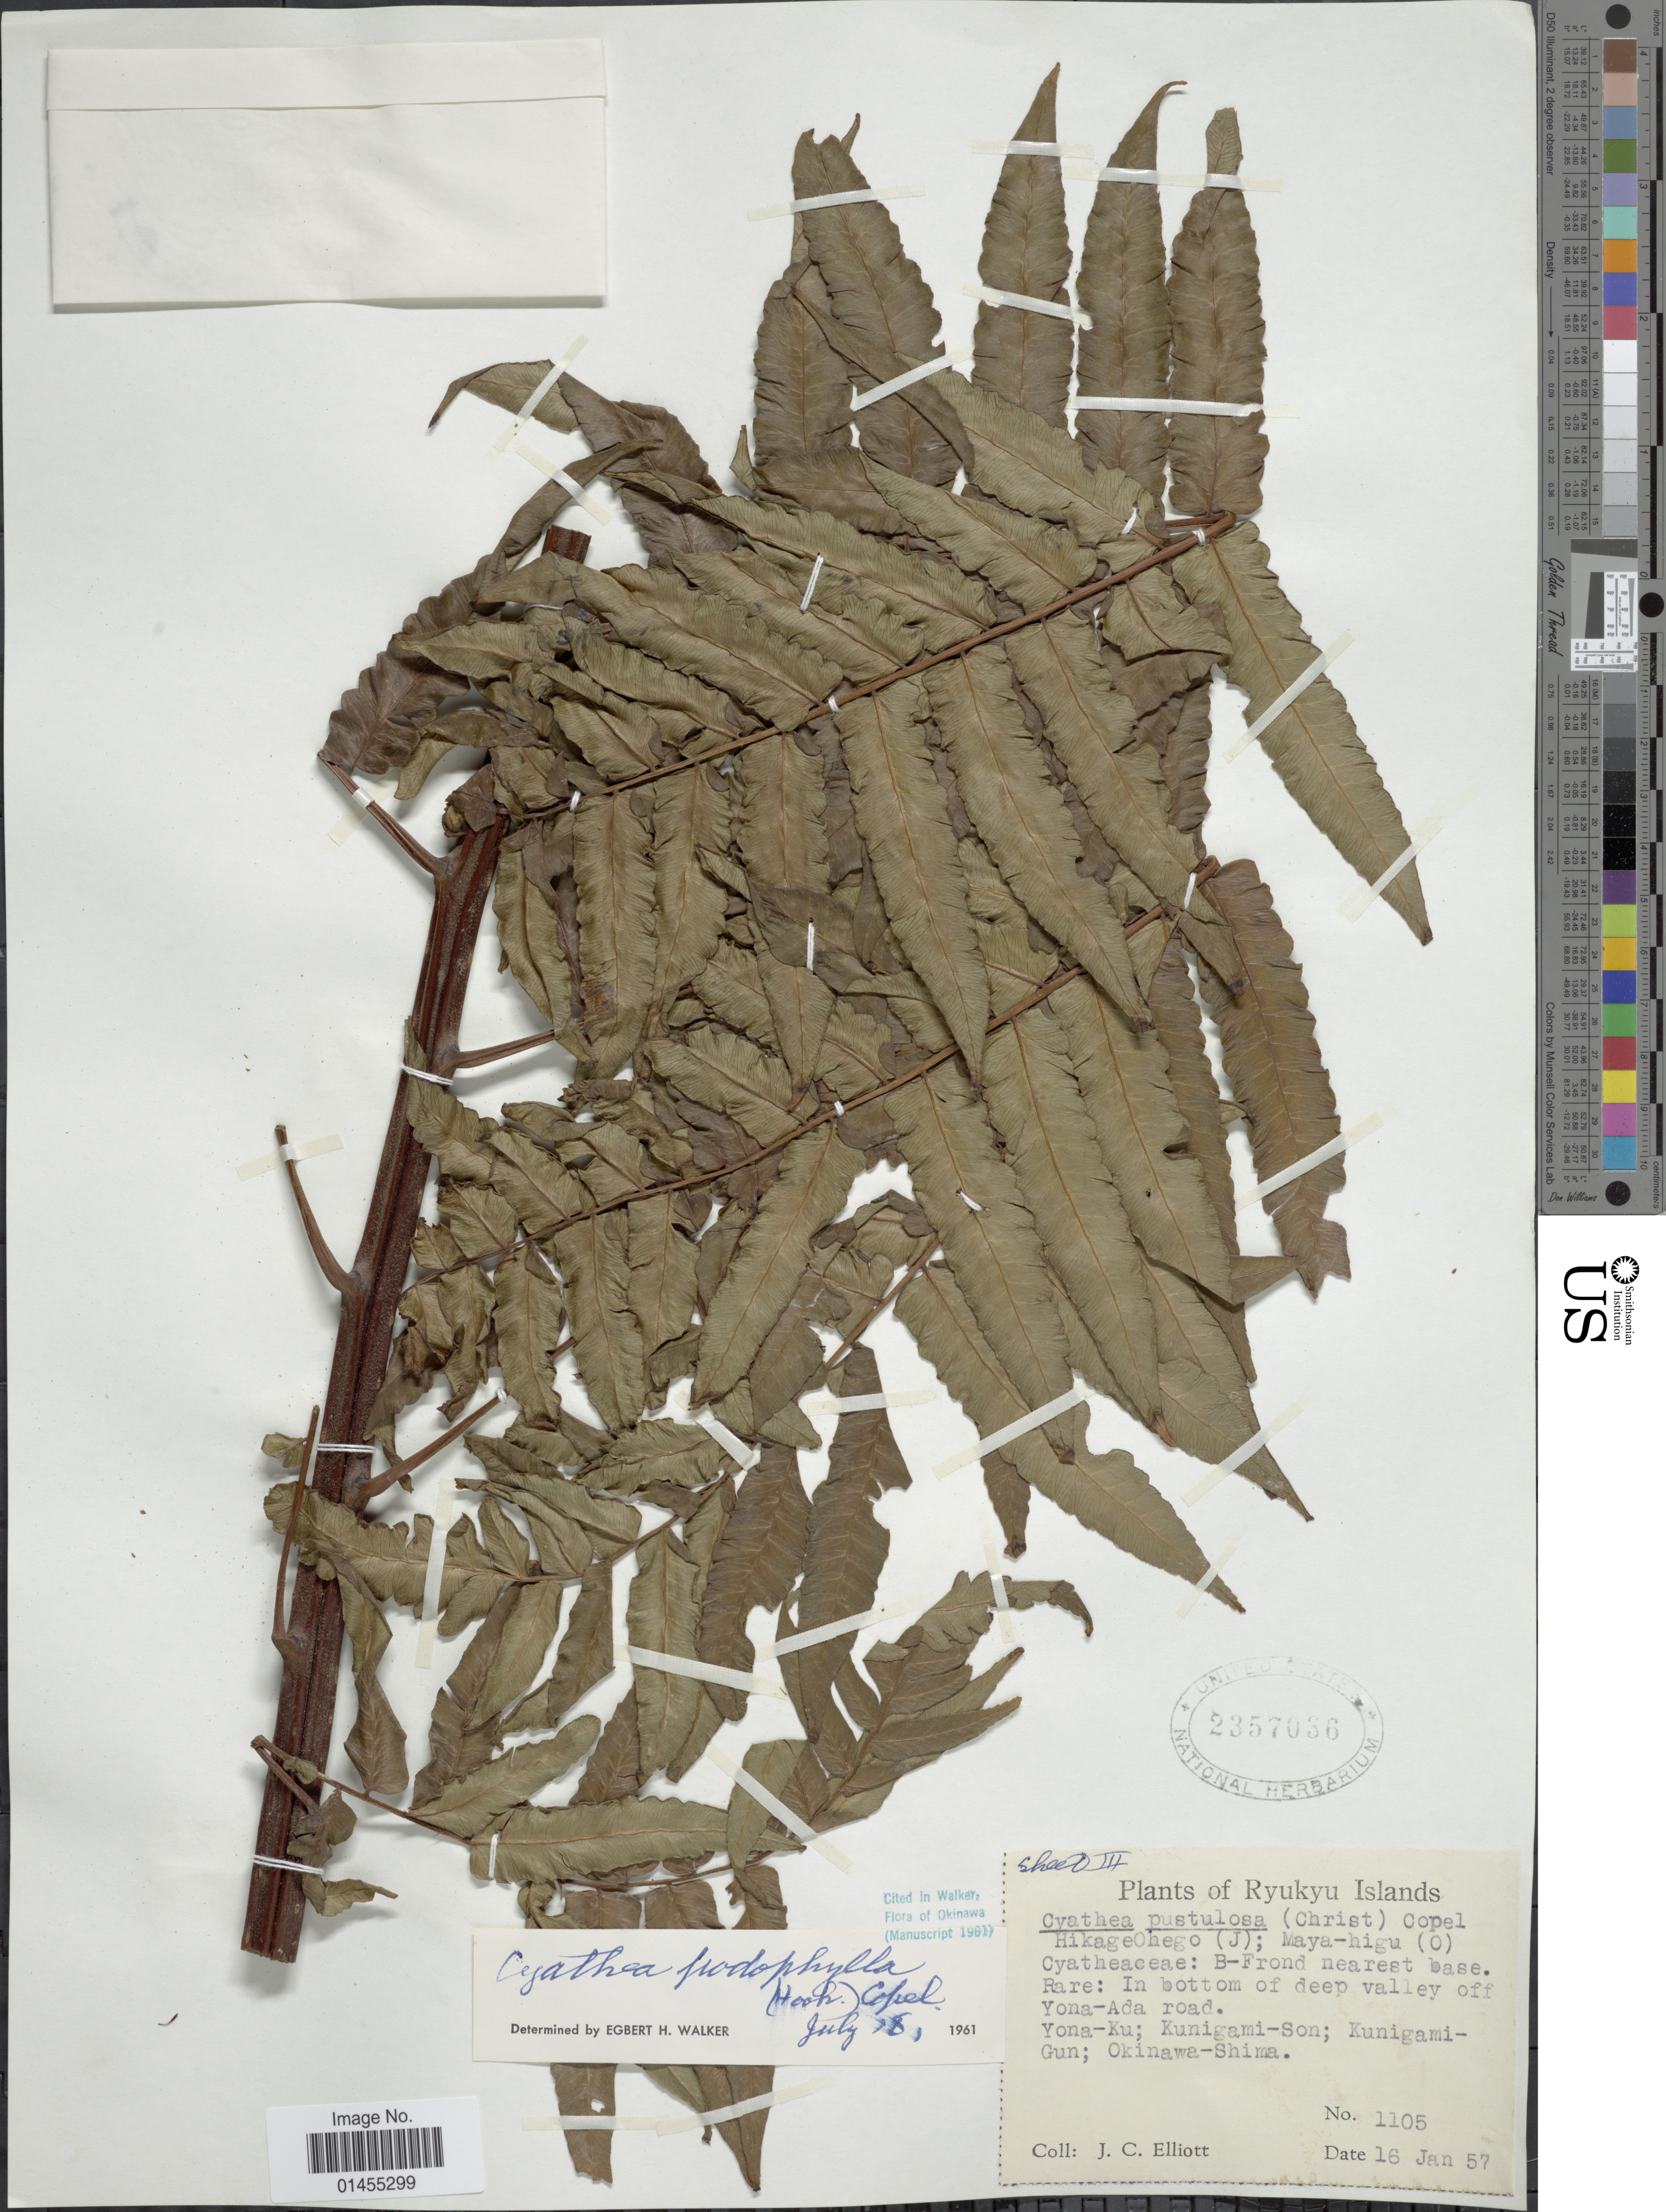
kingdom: Plantae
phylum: Tracheophyta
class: Polypodiopsida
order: Cyatheales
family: Cyatheaceae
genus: Alsophila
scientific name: Alsophila podophylla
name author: Hook.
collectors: J. C. Elliott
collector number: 1105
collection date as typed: Transcribed d/m/y: 16/1/57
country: Japan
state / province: Okinawa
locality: Ryukyu Islands, Yona-Ku; Kunigami-Son; Kunigami-Gun; Okinawa-Shima. In bottom of deep valley off Yona-Ada road.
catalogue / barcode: US 2357036